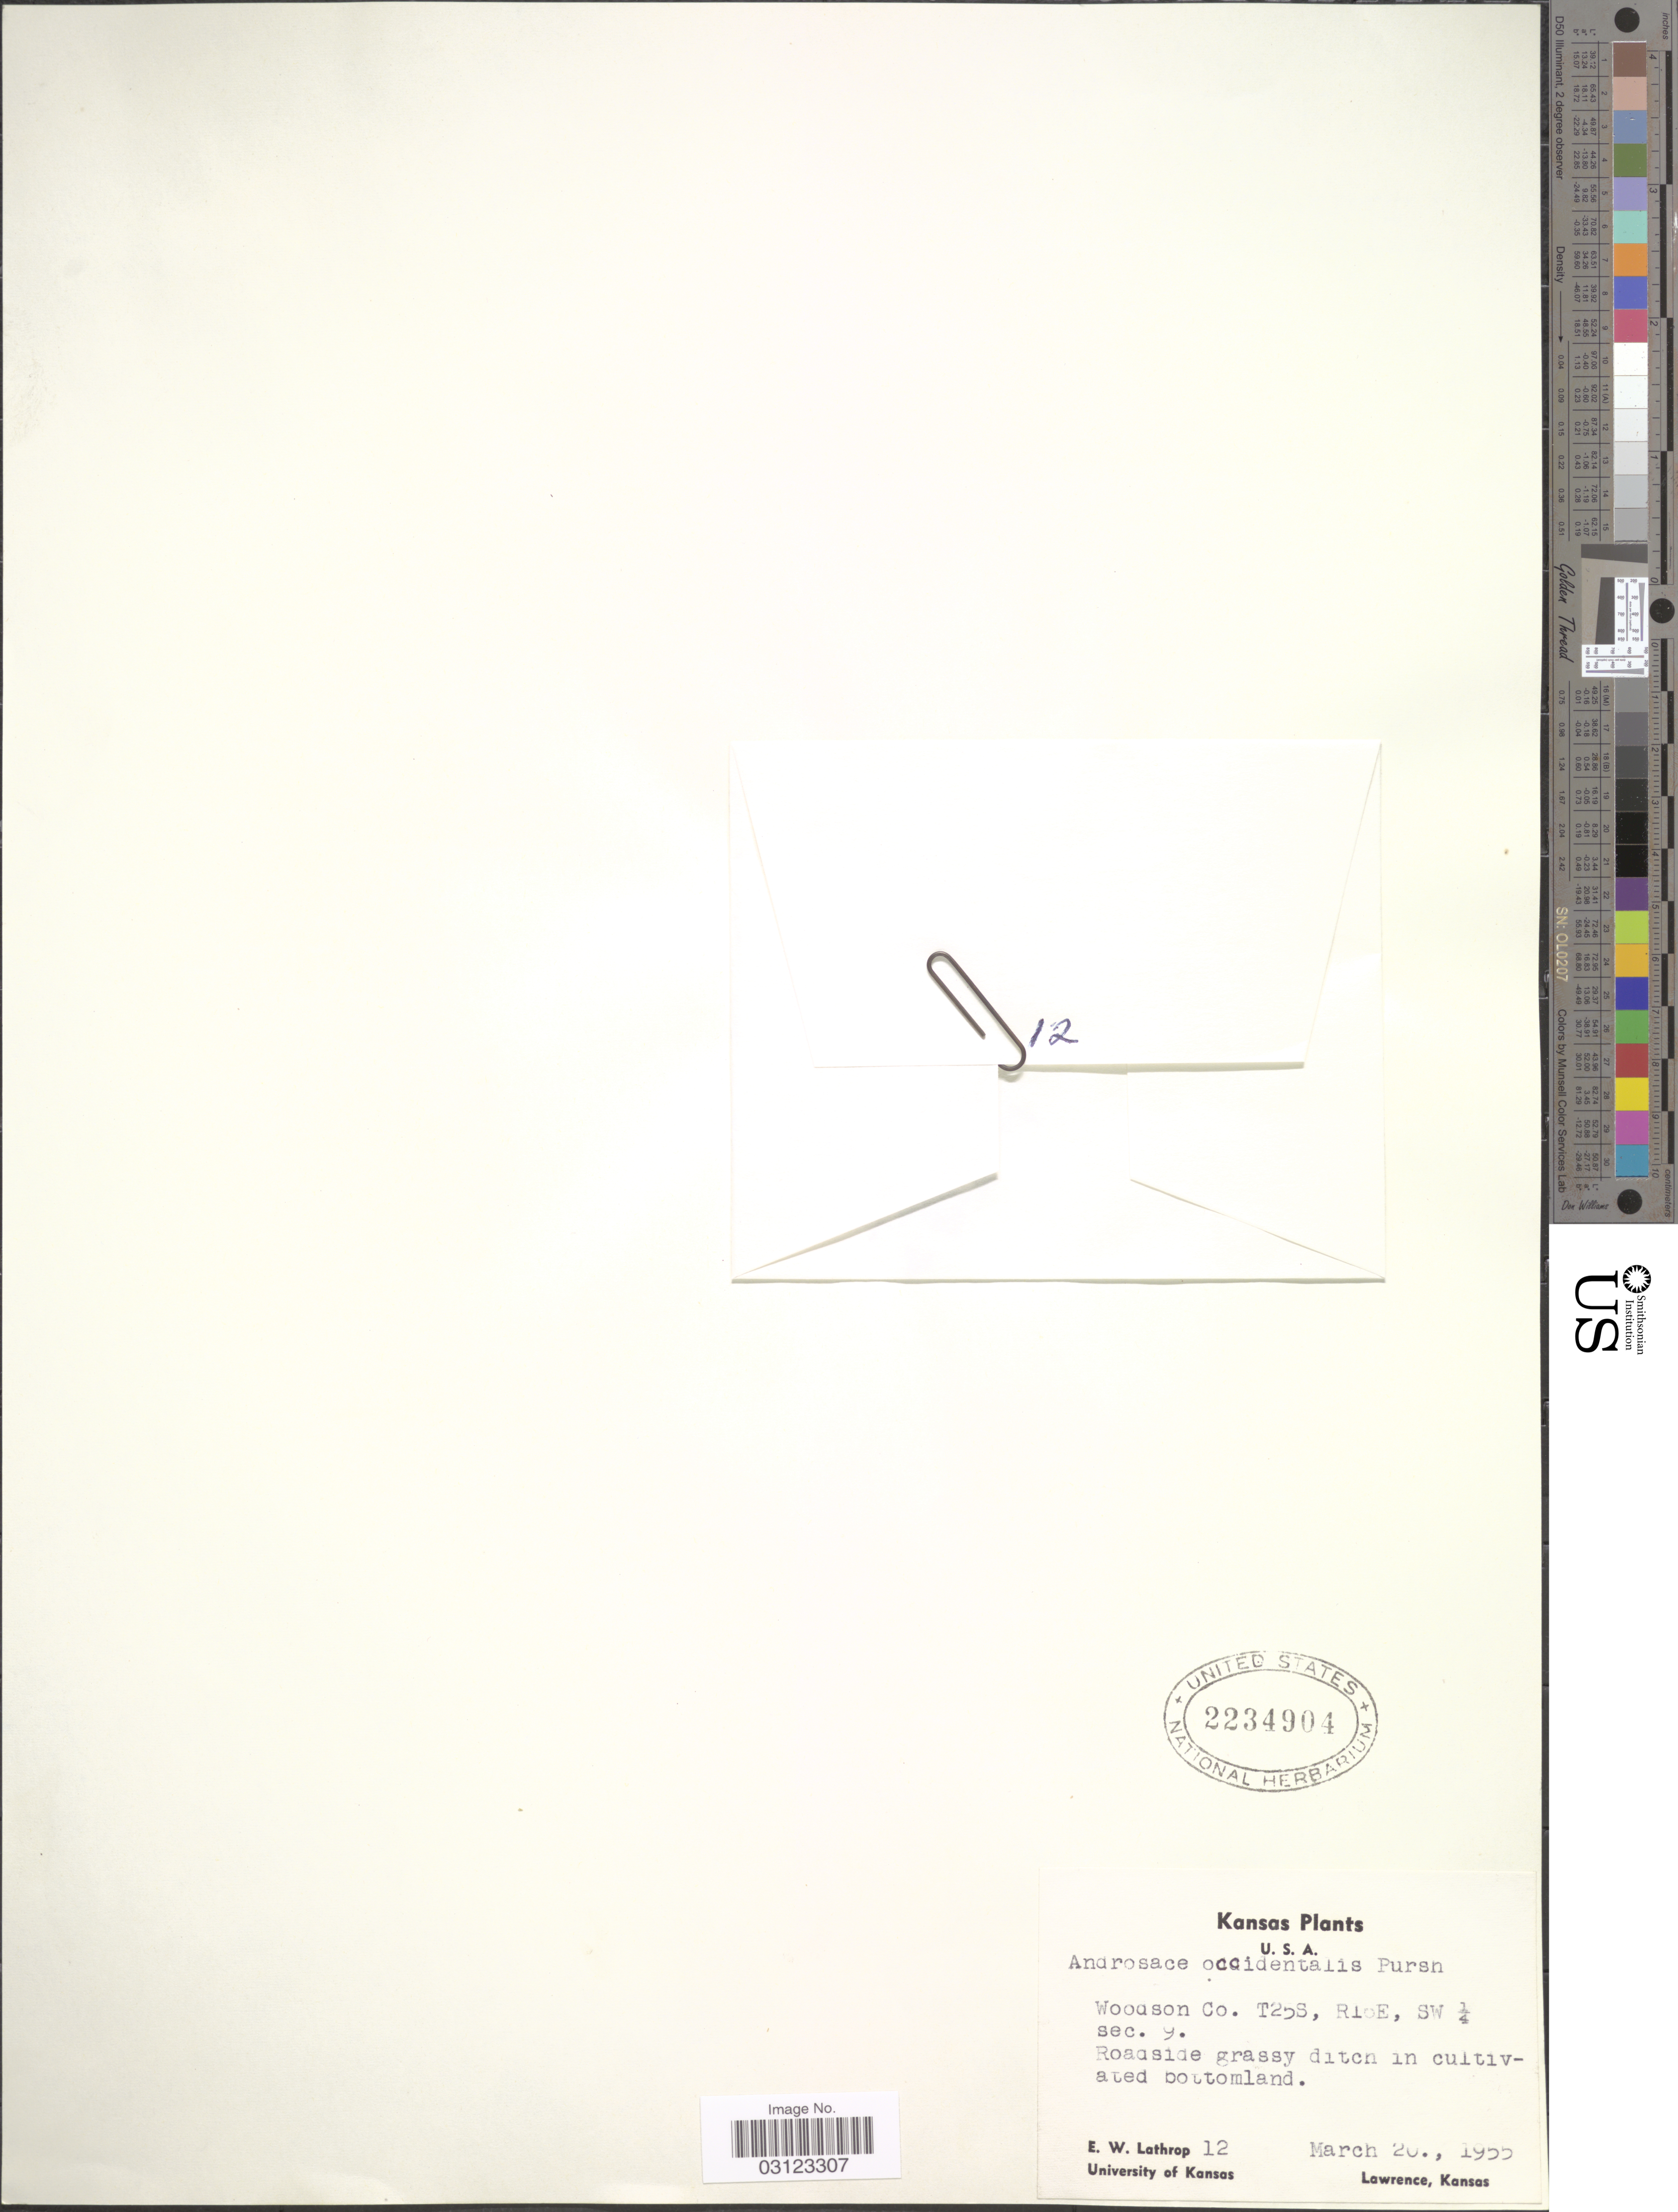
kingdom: Plantae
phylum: Tracheophyta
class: Magnoliopsida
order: Ericales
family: Primulaceae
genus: Androsace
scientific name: Androsace occidentalis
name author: (Pursh) Pursh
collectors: E. W. Lathrop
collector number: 12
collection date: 1955-03-20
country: United States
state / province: Kansas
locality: U.S.A. Woodson Co. T25S, R16E, SW1/4 sec. 9.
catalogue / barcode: US 2234904